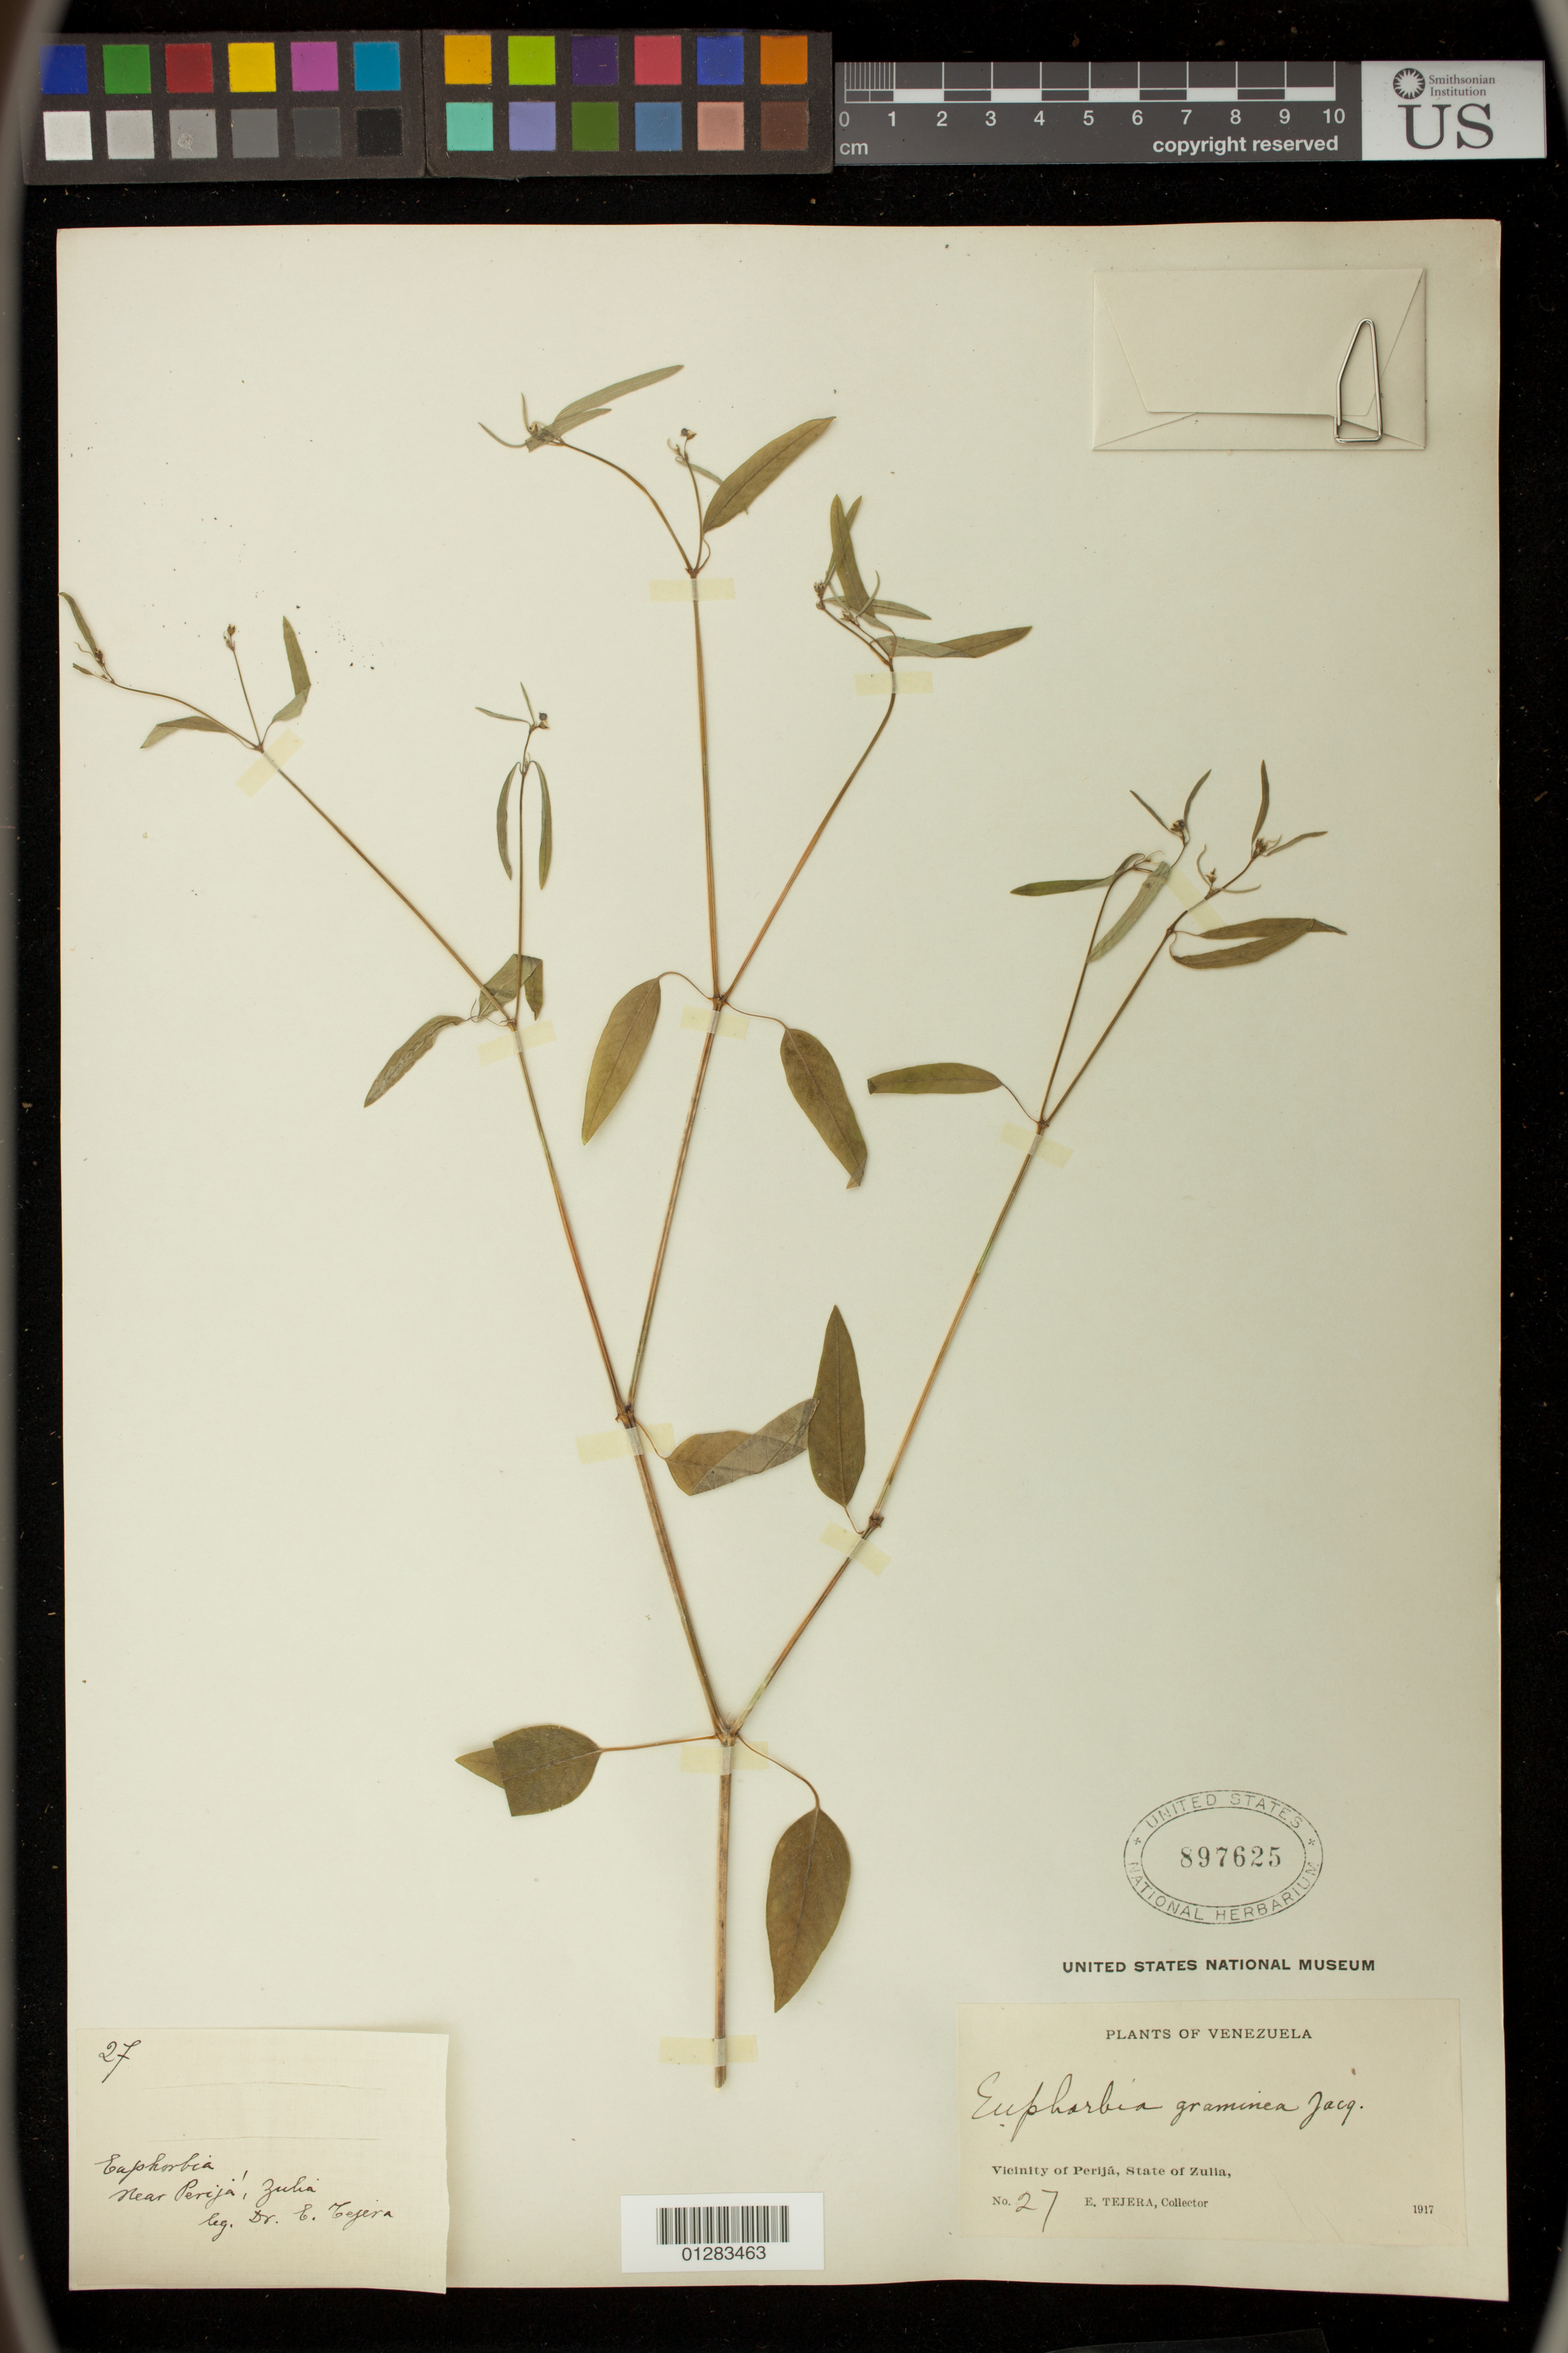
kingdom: Plantae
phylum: Tracheophyta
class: Magnoliopsida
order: Malpighiales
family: Euphorbiaceae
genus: Euphorbia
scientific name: Euphorbia graminea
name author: Jacq.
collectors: E. Tejera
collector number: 27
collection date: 1917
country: Venezuela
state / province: Zulia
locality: Vicinity of Perija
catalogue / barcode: US 897625